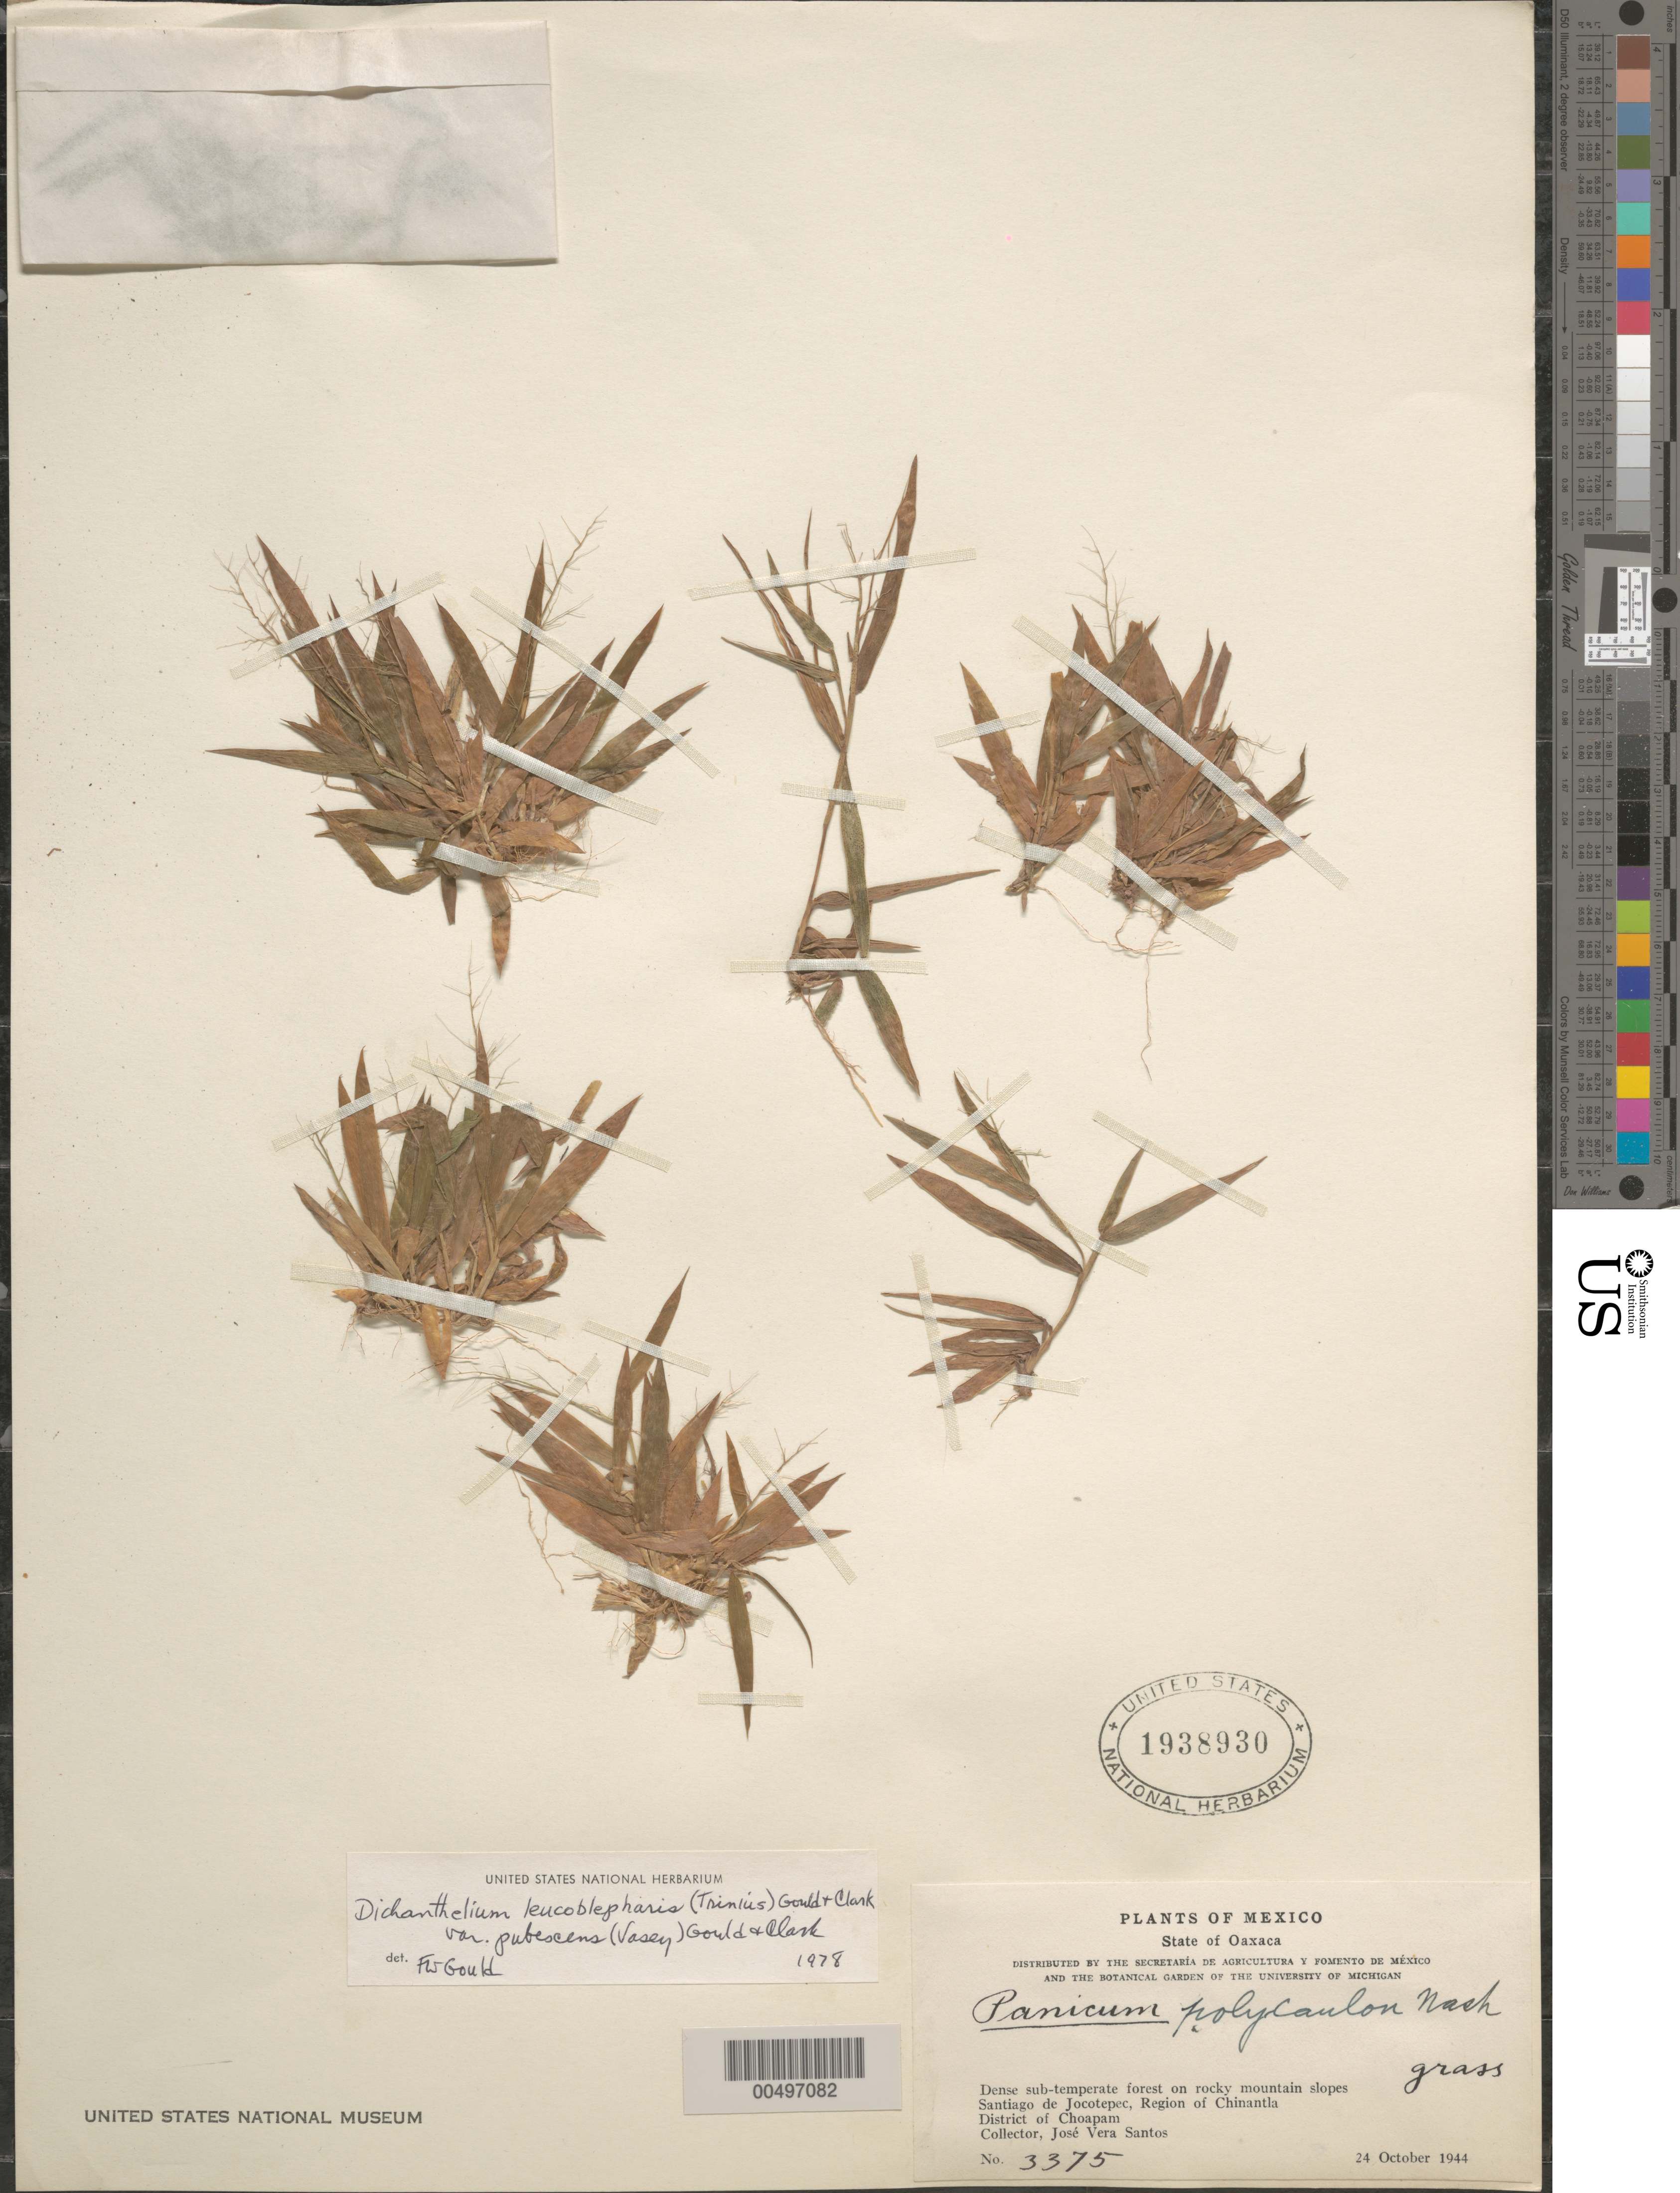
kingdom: Plantae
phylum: Tracheophyta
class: Liliopsida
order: Poales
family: Poaceae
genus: Dichanthelium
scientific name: Dichanthelium leucoblepharis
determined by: Gould, F. W.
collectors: J. V. Santos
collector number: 3375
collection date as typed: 24 Oct 1944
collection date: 1944-10-24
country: Mexico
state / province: Oaxaca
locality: Santiago de Jocotepec, Region of Chinantla, Dist of Choapam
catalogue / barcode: US 1938930